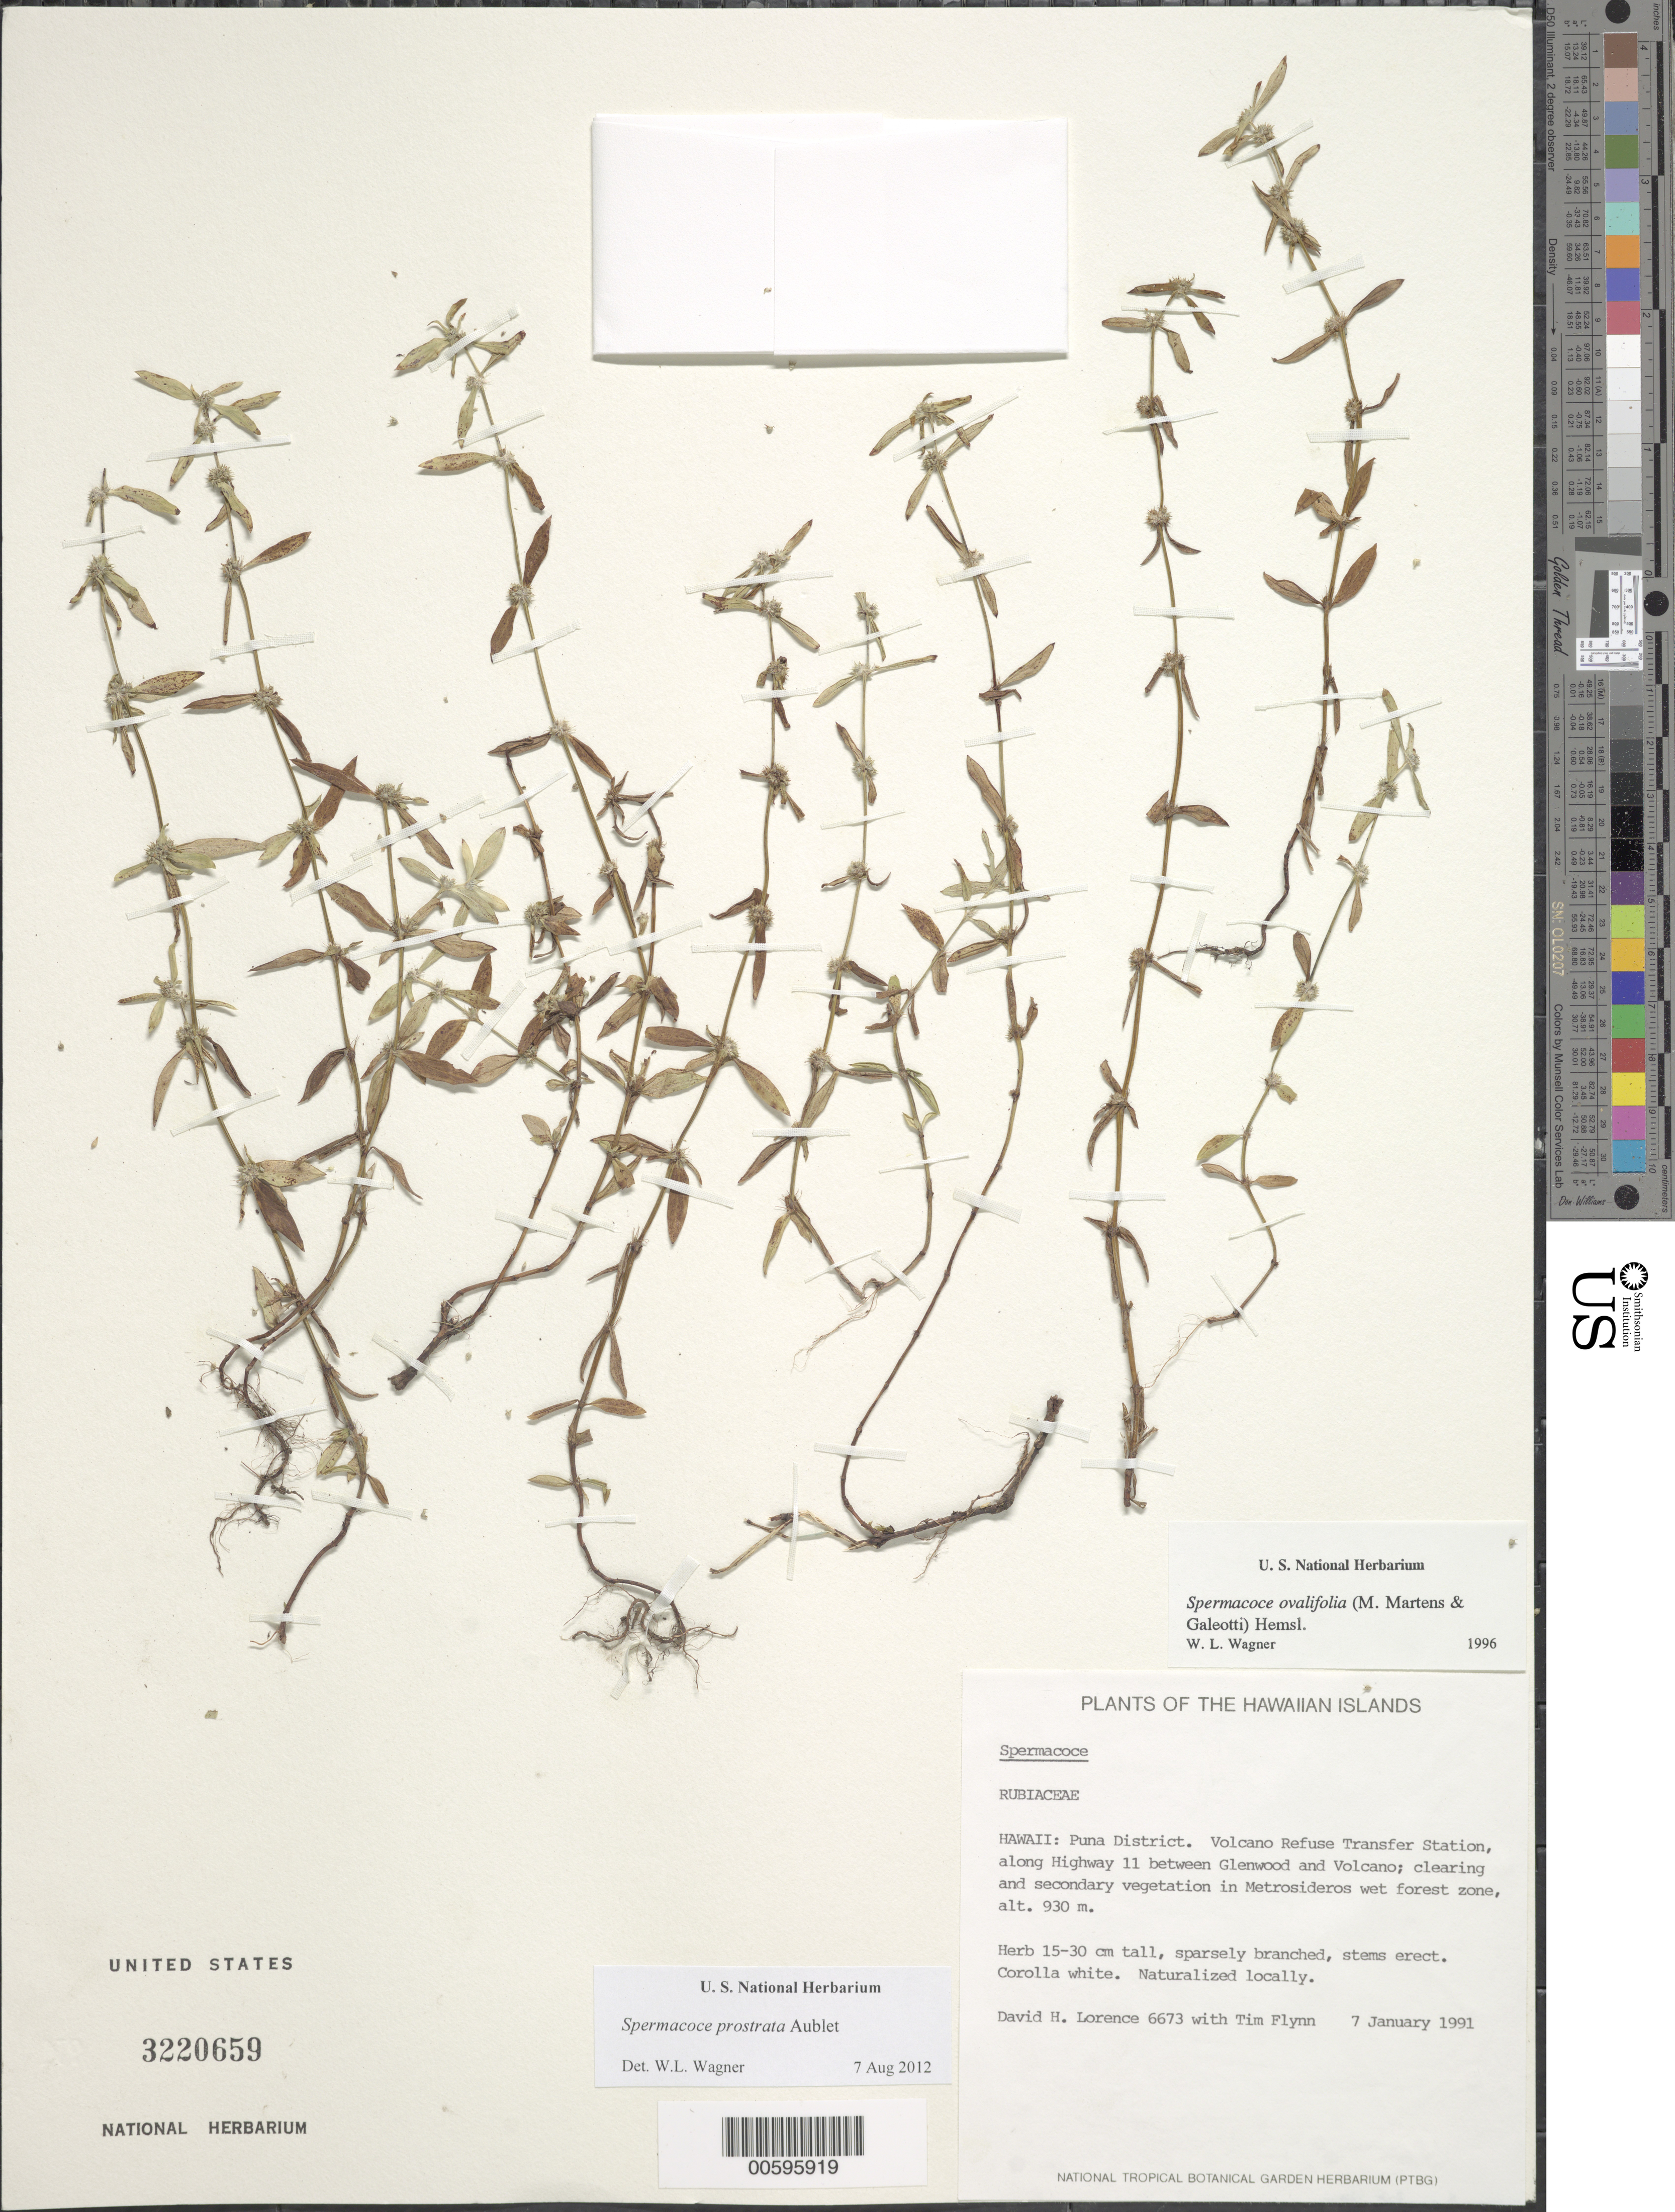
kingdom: Plantae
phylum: Tracheophyta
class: Magnoliopsida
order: Gentianales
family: Rubiaceae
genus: Spermacoce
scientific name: Spermacoce prostrata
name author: Aubl.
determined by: Wagner, W. L., (BOT), Smithsonian Institution - National Museum of Natural History (UNITED STATES)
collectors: D. Lorence & T. W. Flynn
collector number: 6673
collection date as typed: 7 Jan 1991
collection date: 1991-01-07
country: United States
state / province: Hawaii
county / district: Hawaii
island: Hawaii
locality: Puna Dist. Volcano Refuse Transfer Station, along Hwy 11 between Glenwood and Volcano.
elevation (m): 930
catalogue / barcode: US 3220659